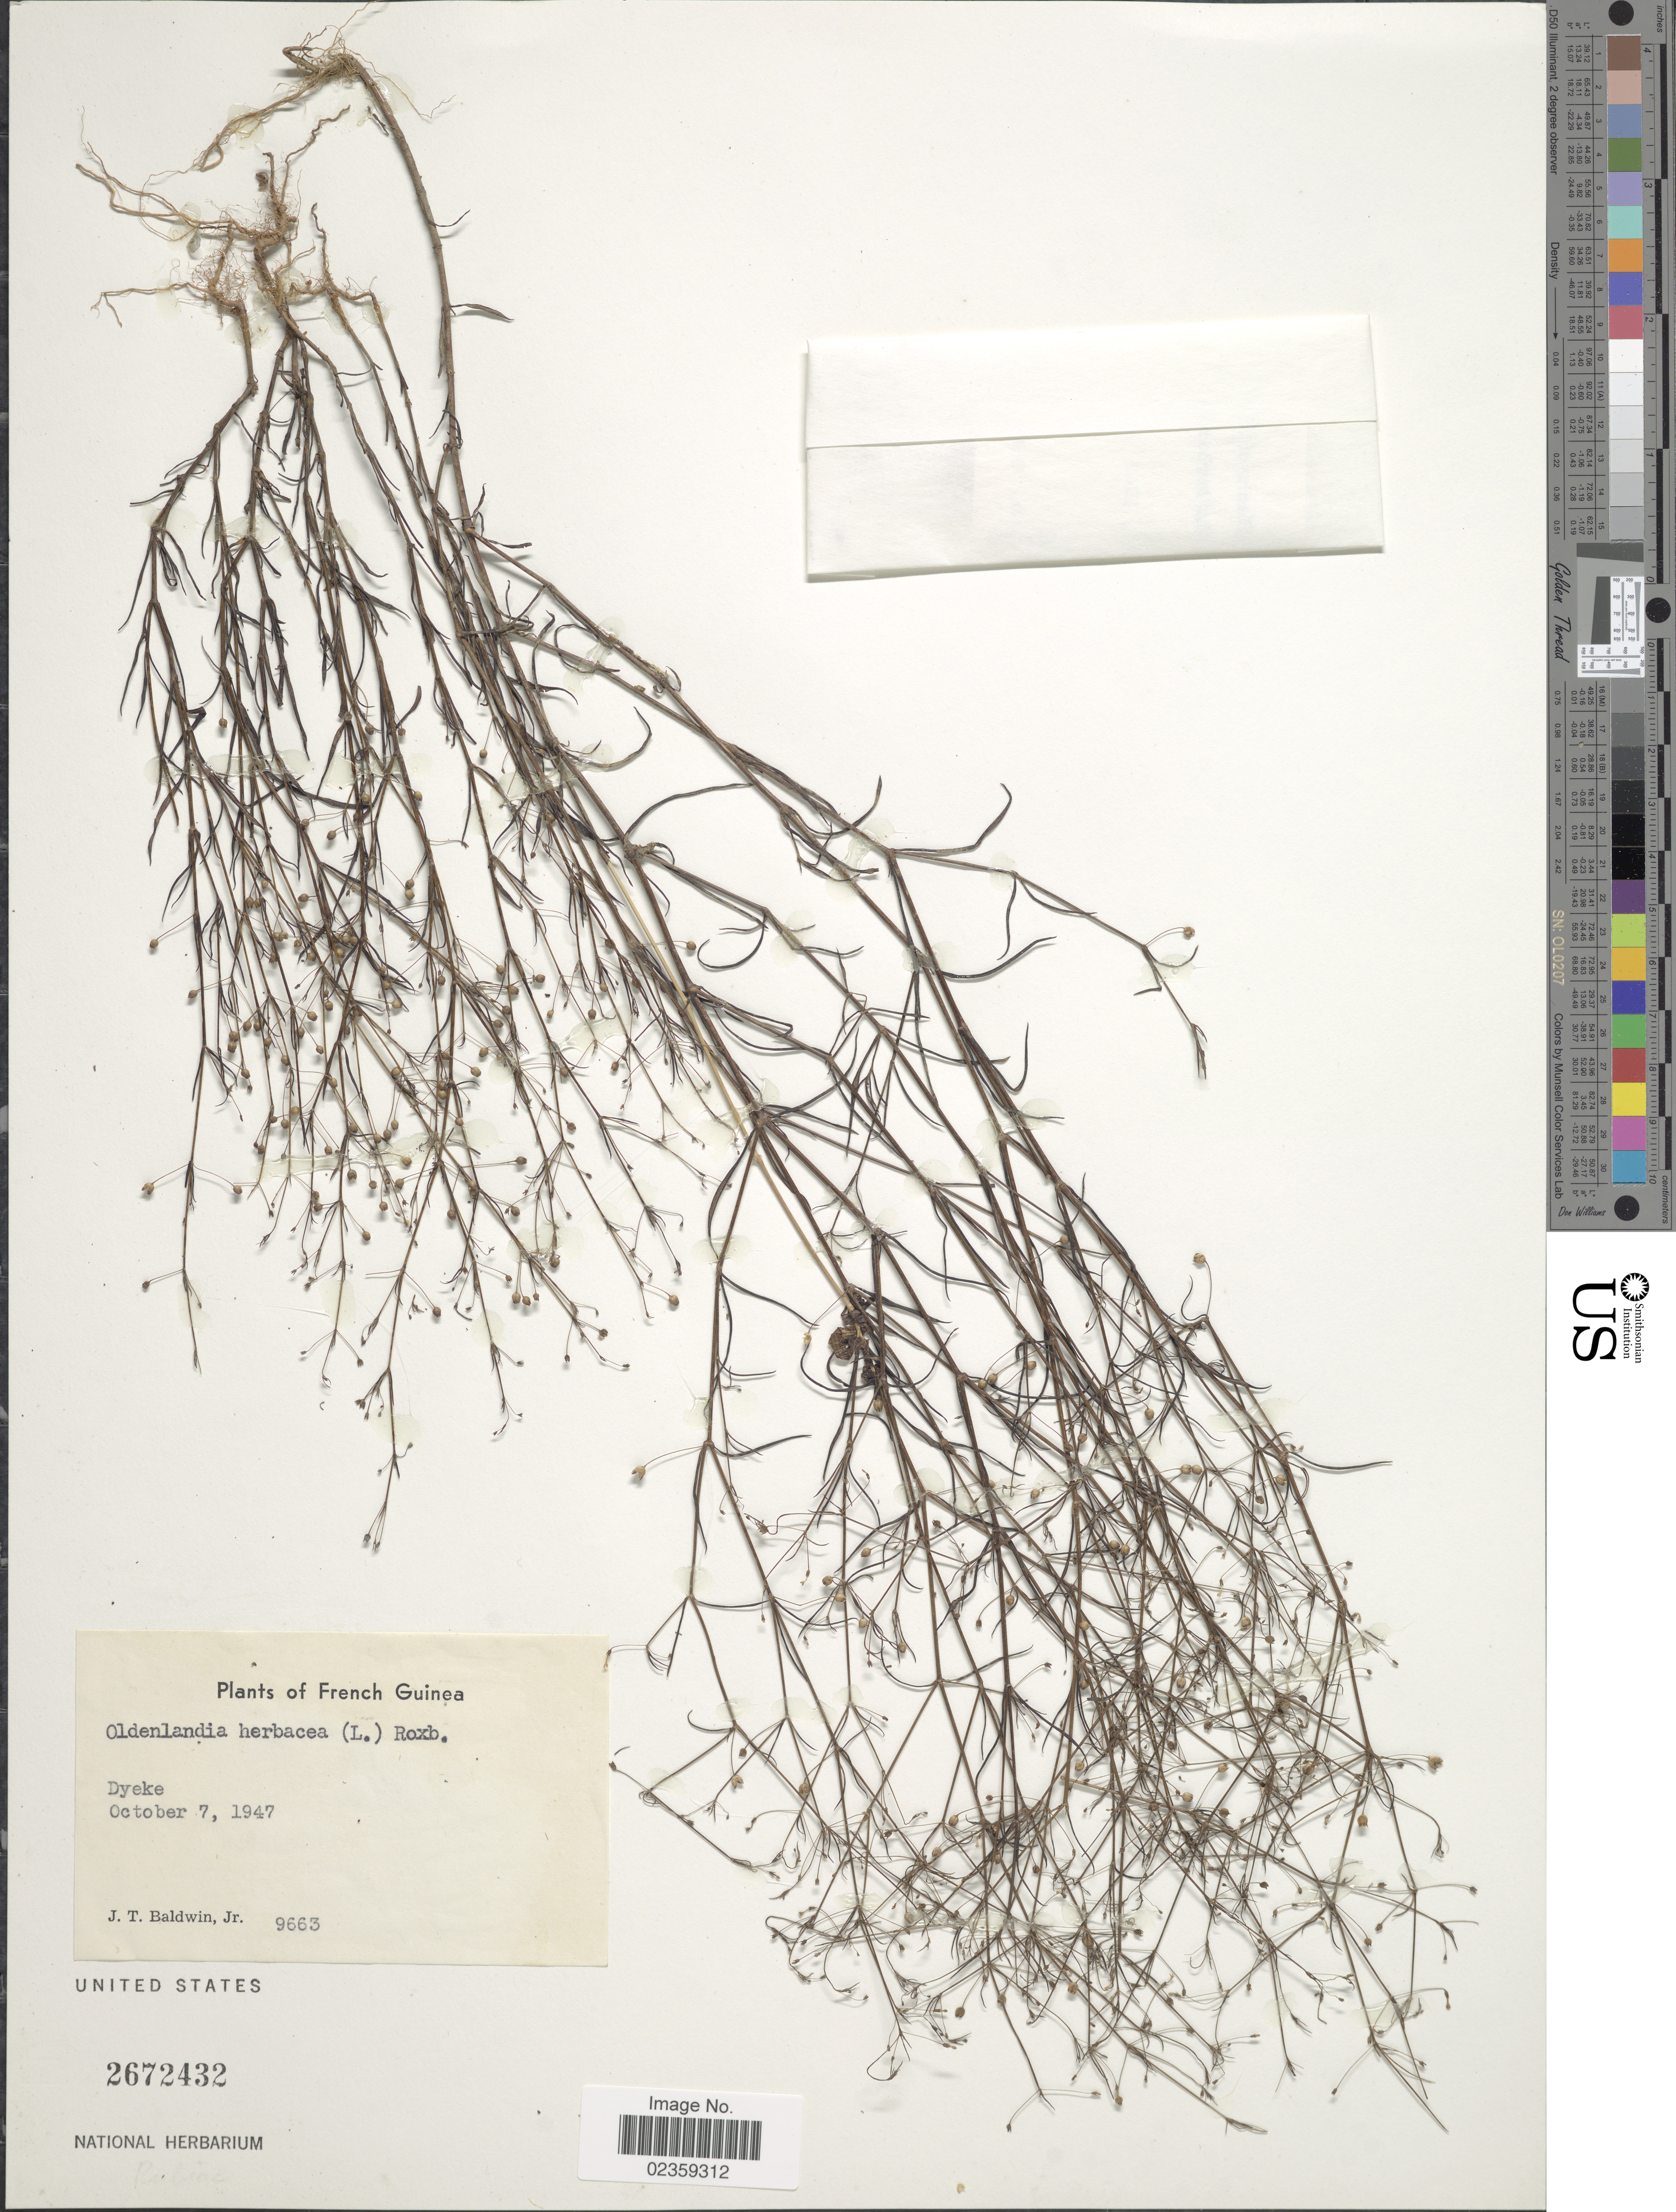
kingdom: Plantae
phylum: Tracheophyta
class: Magnoliopsida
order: Gentianales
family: Rubiaceae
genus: Oldenlandia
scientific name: Oldenlandia herbacea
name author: (L.) Roxb.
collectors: J. T. Baldwin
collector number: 9663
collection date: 1947-10-07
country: French Guiana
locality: Dyeke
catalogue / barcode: US 2672432